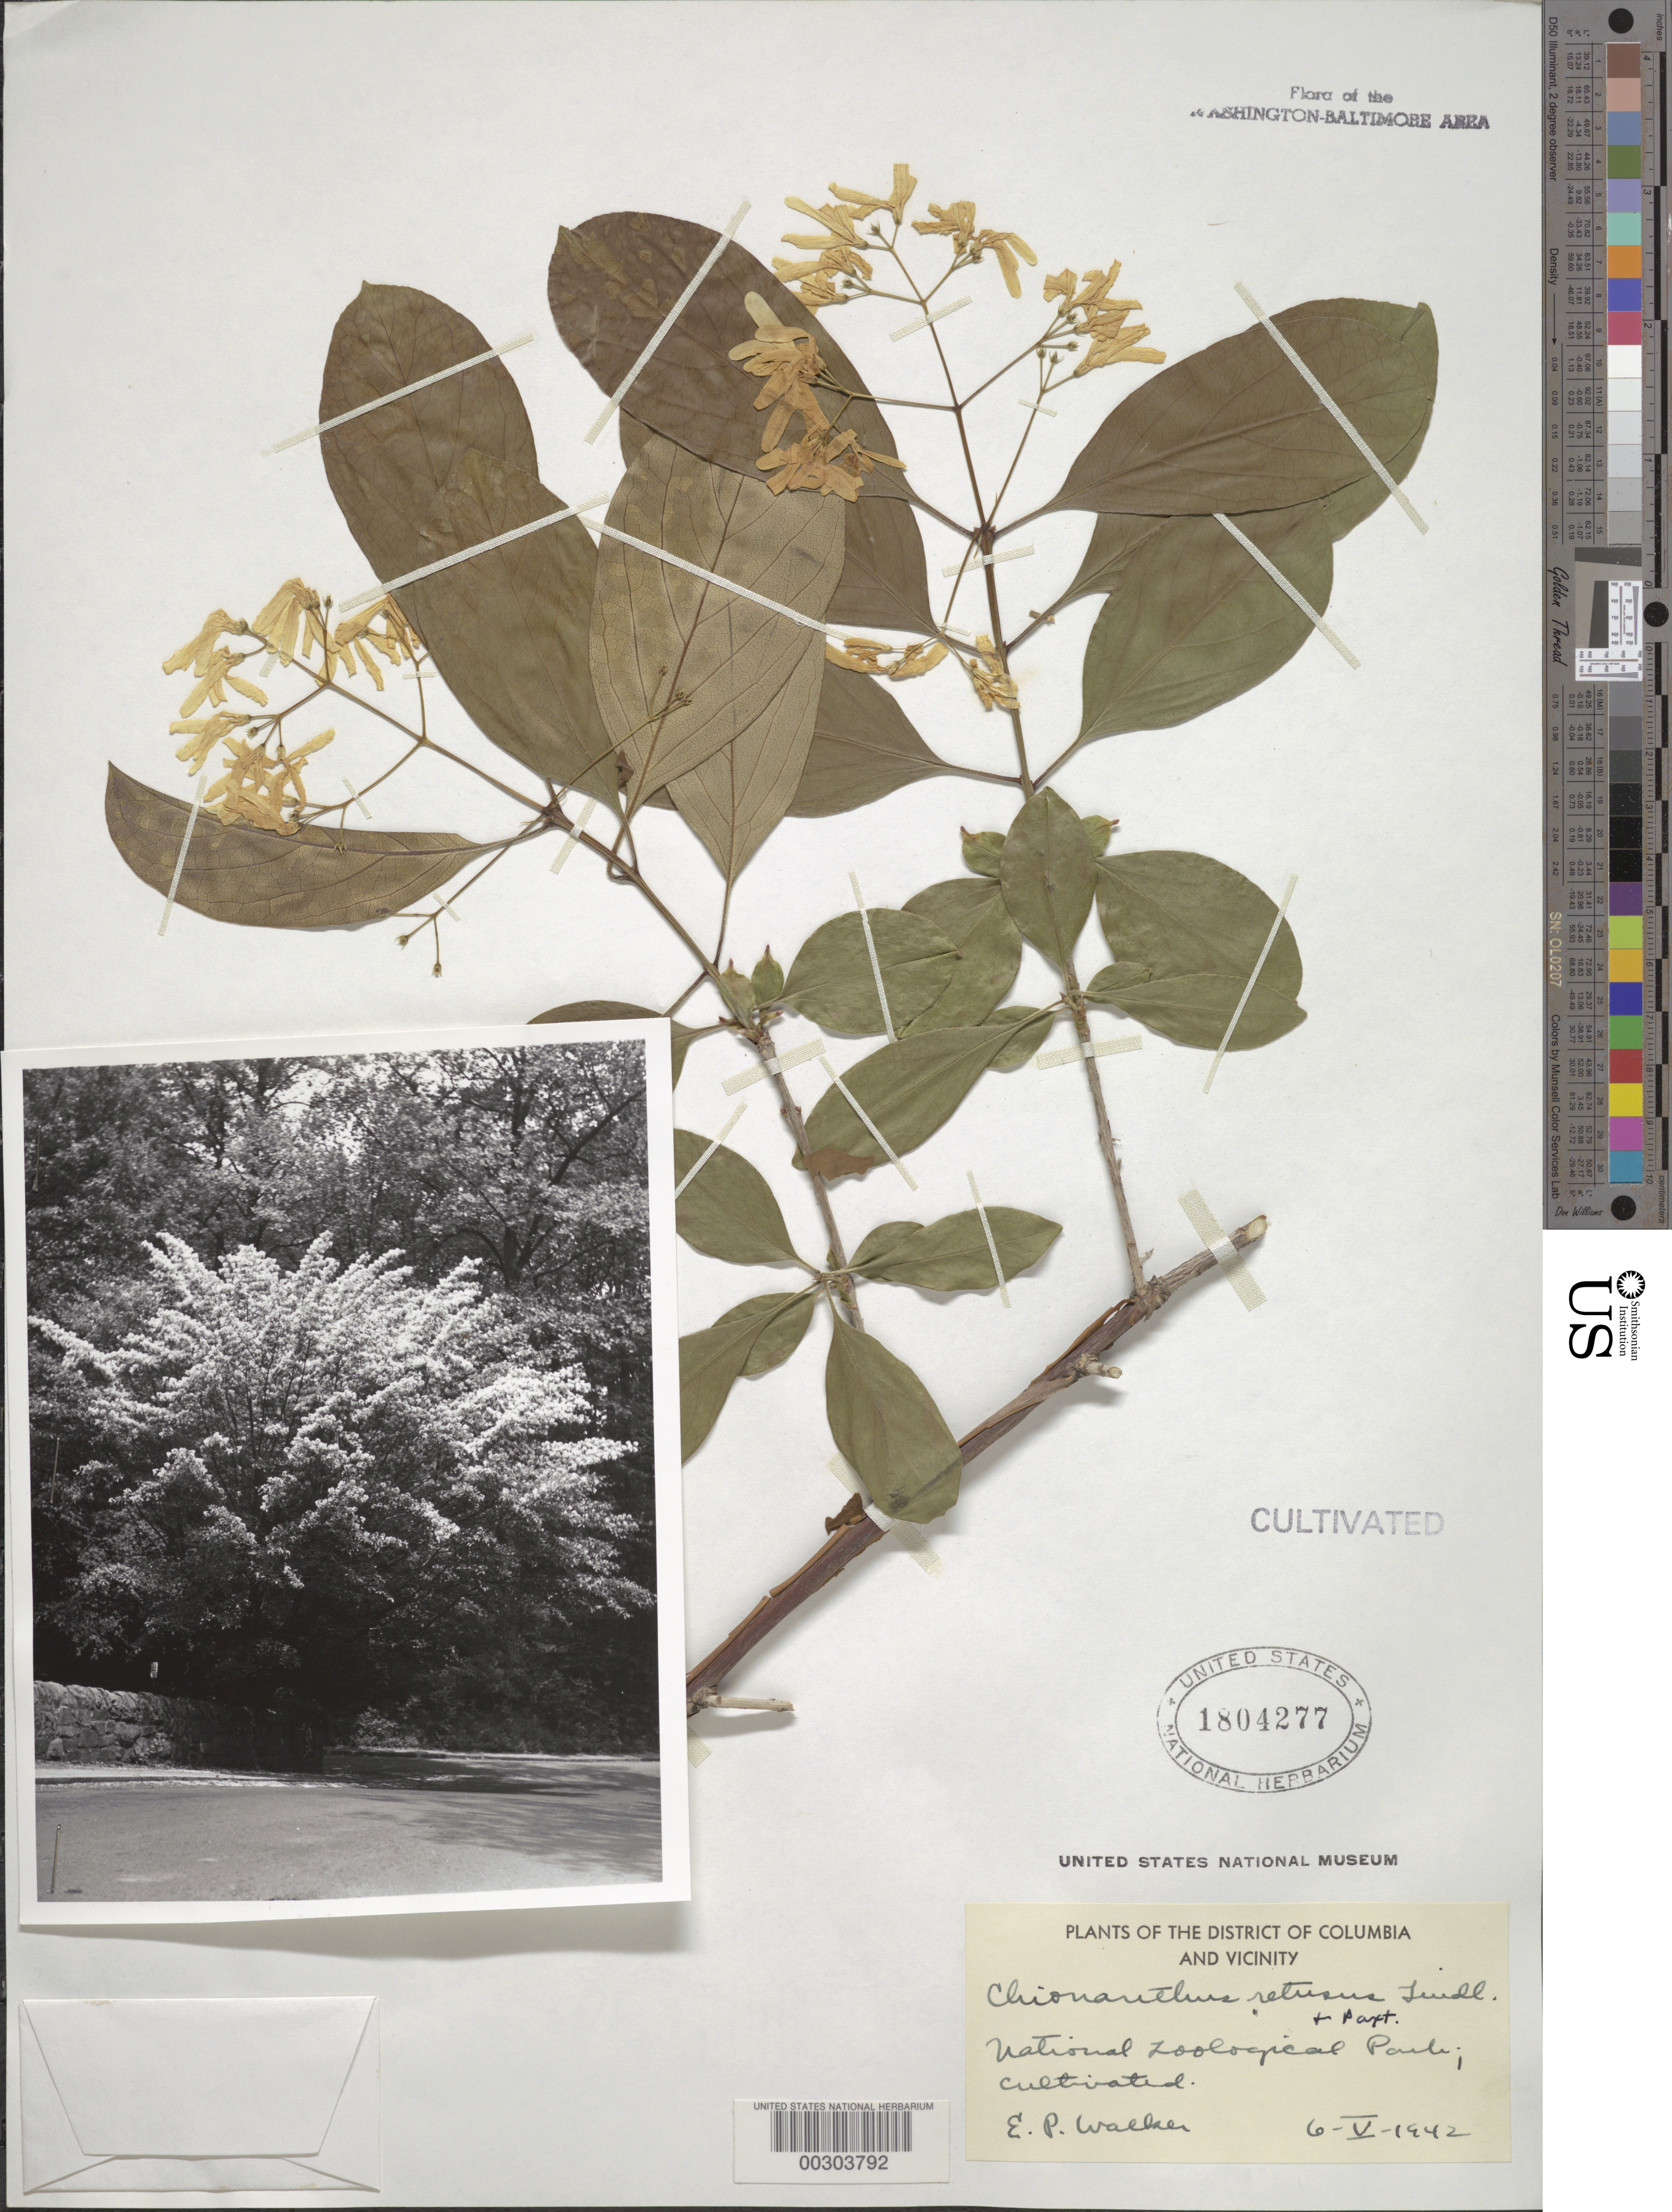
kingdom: Plantae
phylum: Tracheophyta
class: Magnoliopsida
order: Lamiales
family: Oleaceae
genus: Chionanthus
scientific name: Chionanthus retusus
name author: Lindl. & Paxton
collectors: E. Walker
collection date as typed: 06 May 1942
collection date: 1942-05-06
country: United States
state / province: District of Columbia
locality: National Zoological Park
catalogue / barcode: US 1804277